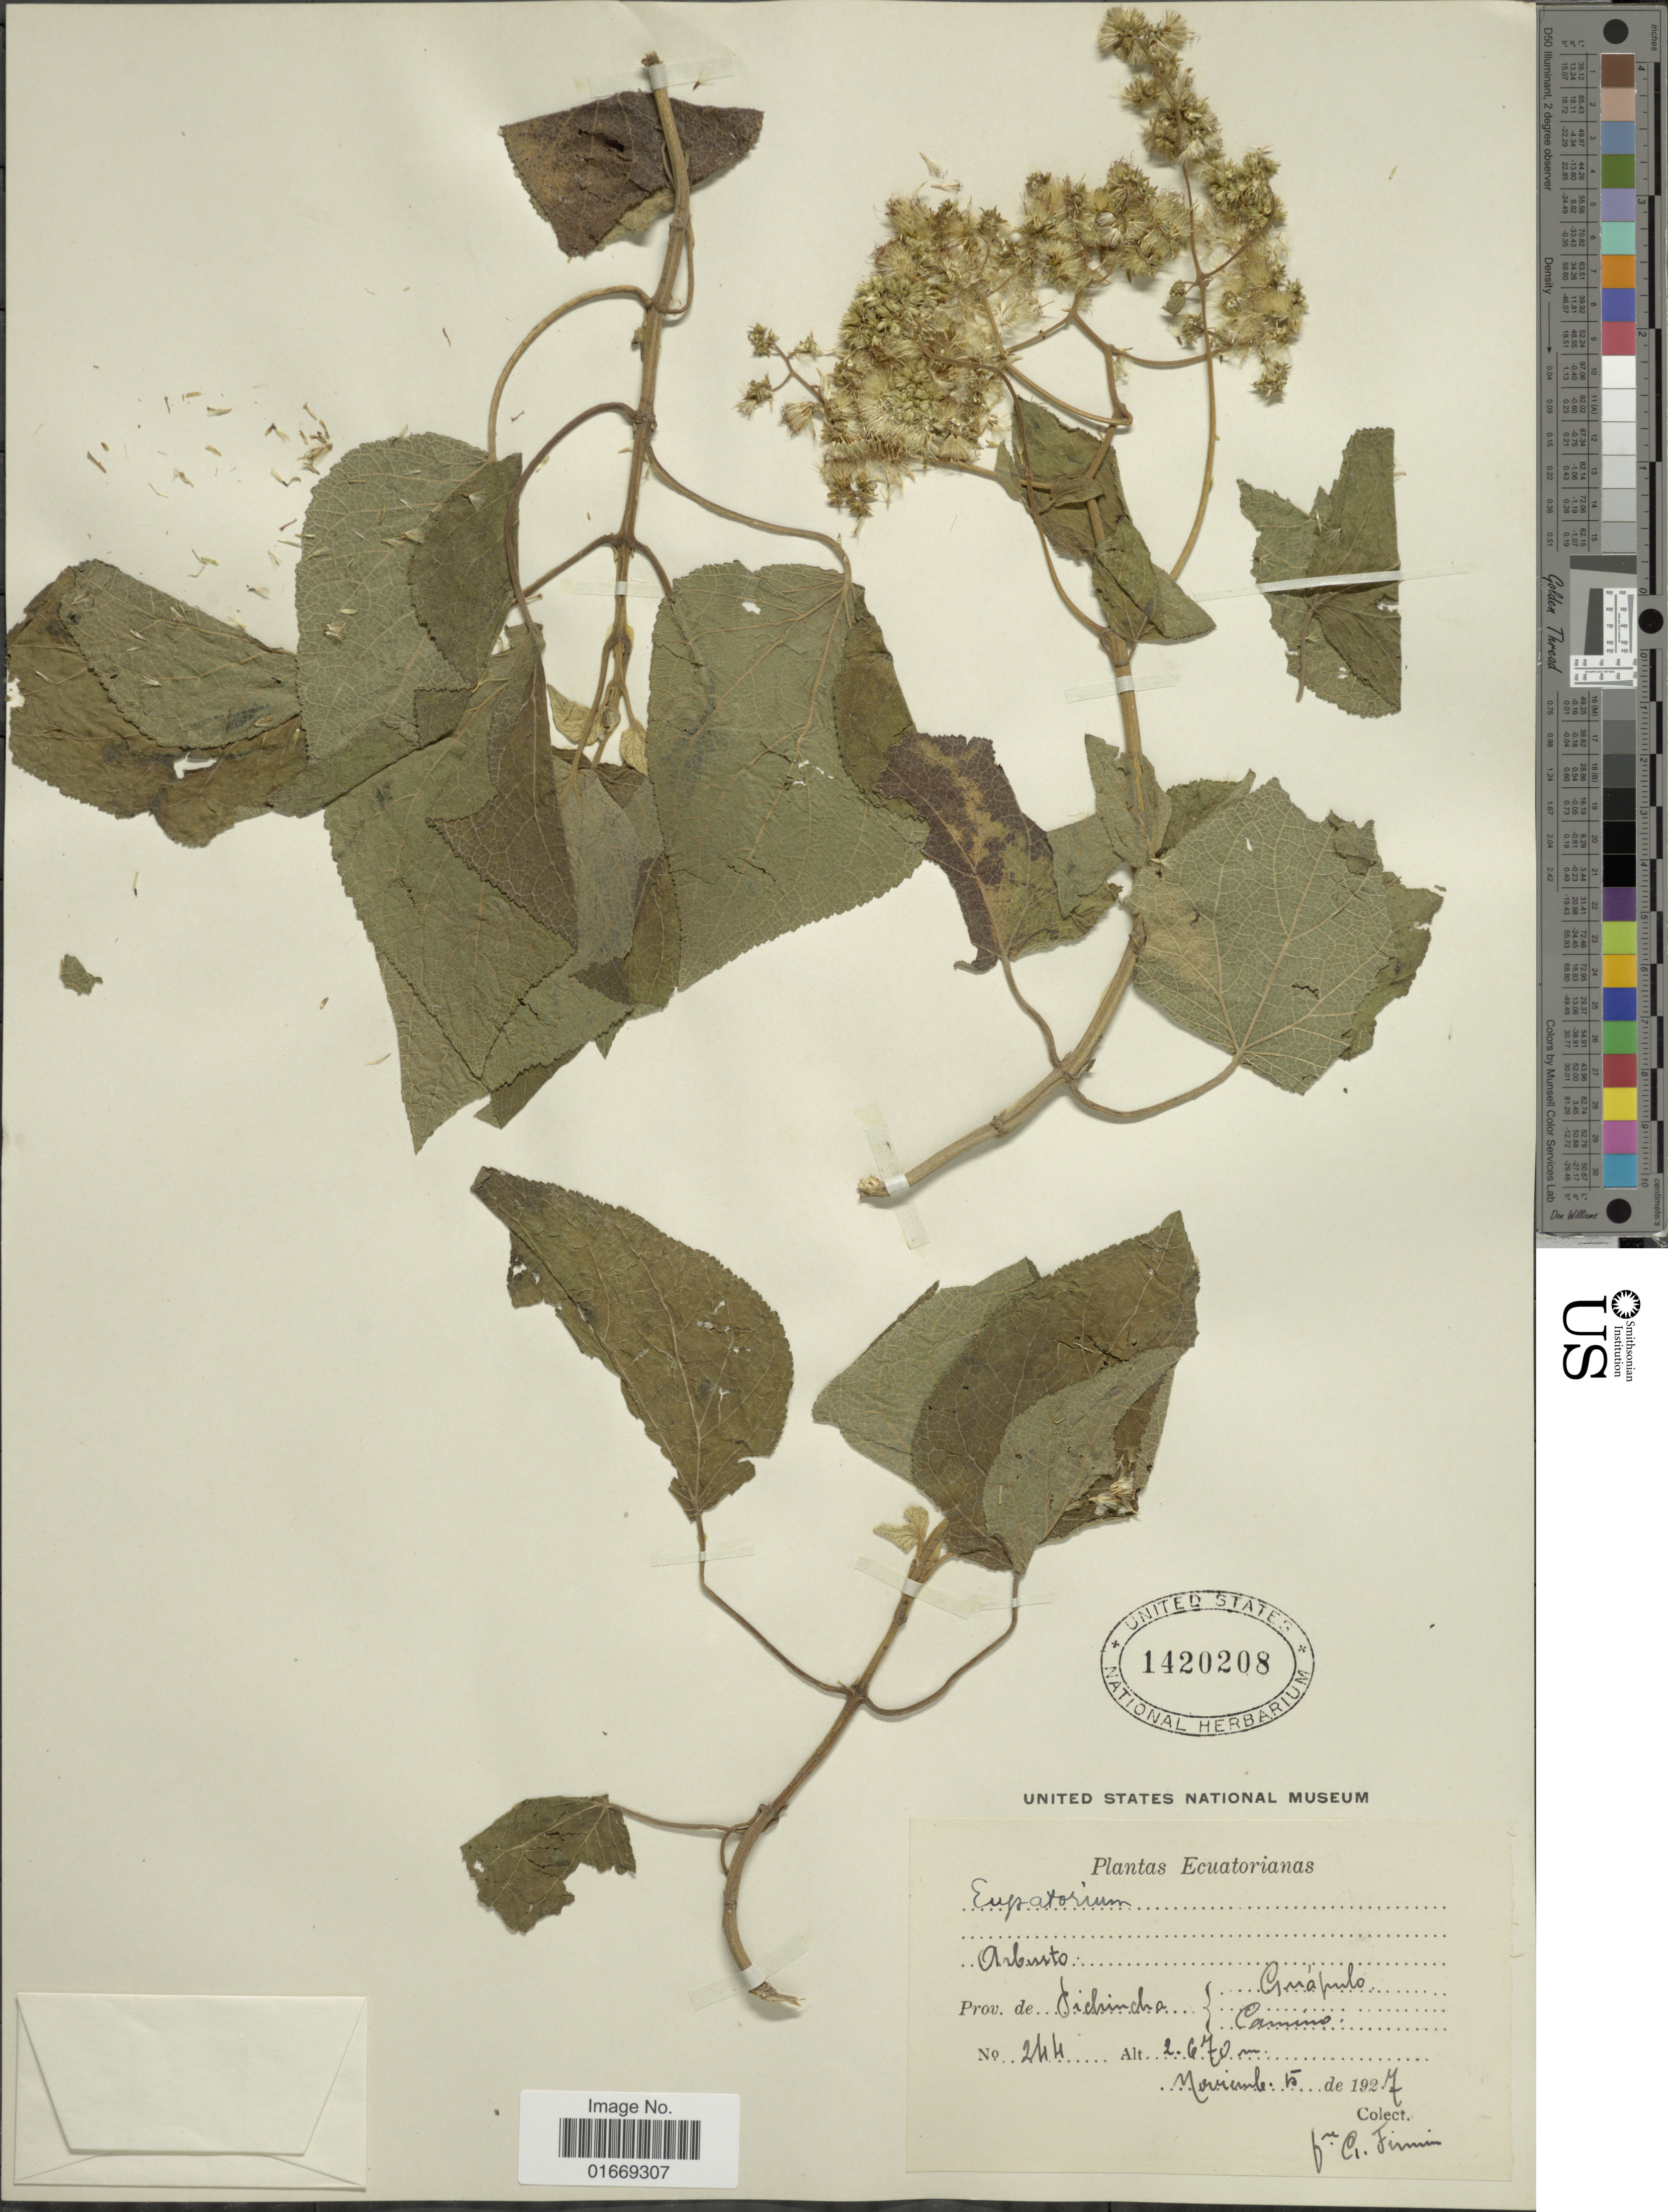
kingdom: Plantae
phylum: Tracheophyta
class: Magnoliopsida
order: Asterales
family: Asteraceae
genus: Hebeclinium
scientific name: Hebeclinium tetragonum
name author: Benth.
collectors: C. Firmin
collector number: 244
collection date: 1927-11-05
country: Ecuador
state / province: Pichincha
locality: Prov. de Pichincha. Guápulo. Camino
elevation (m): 2670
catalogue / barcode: US 1420208